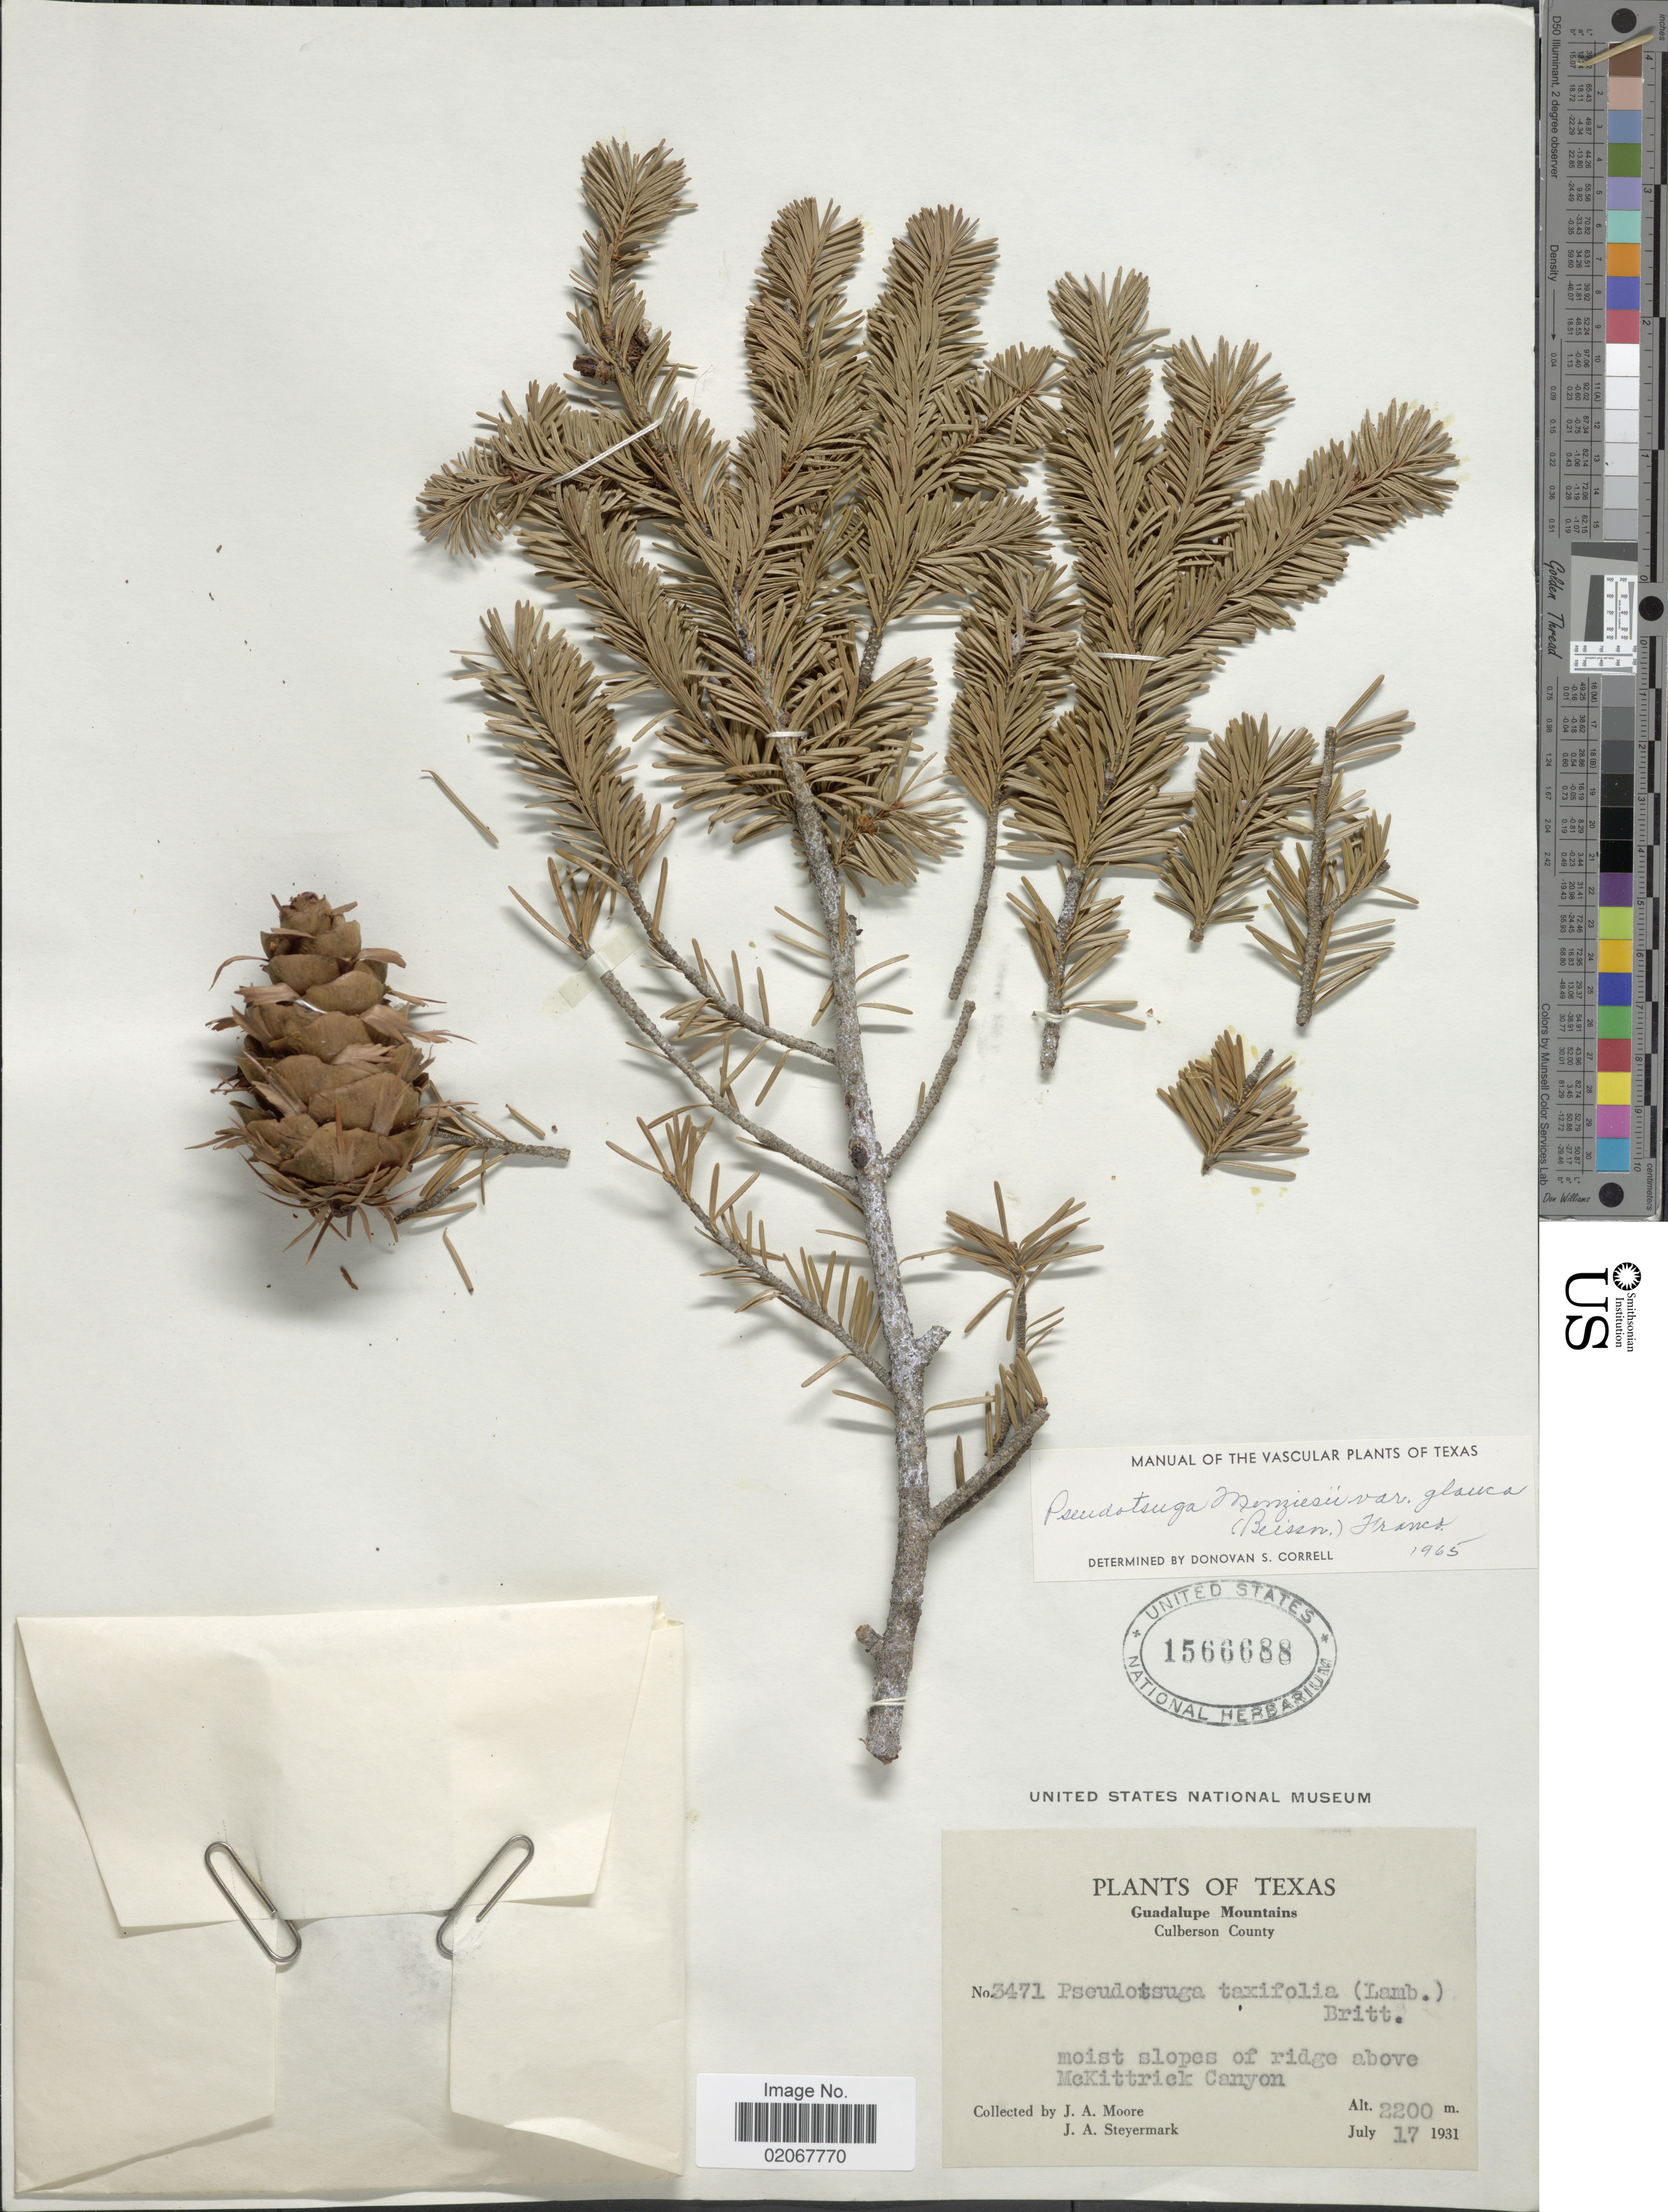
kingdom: Plantae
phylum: Tracheophyta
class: Pinopsida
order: Pinales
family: Pinaceae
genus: Pseudotsuga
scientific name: Pseudotsuga menziesii var. glauca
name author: (Beissn.) Franco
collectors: J. A. Moore & J. Steyermark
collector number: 3471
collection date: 1931-07-17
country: United States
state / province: Texas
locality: Guadalupe Mountains. Culberson County. moist slopes of ridge above McKittrick Canyon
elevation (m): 2200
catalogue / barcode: US 1566688